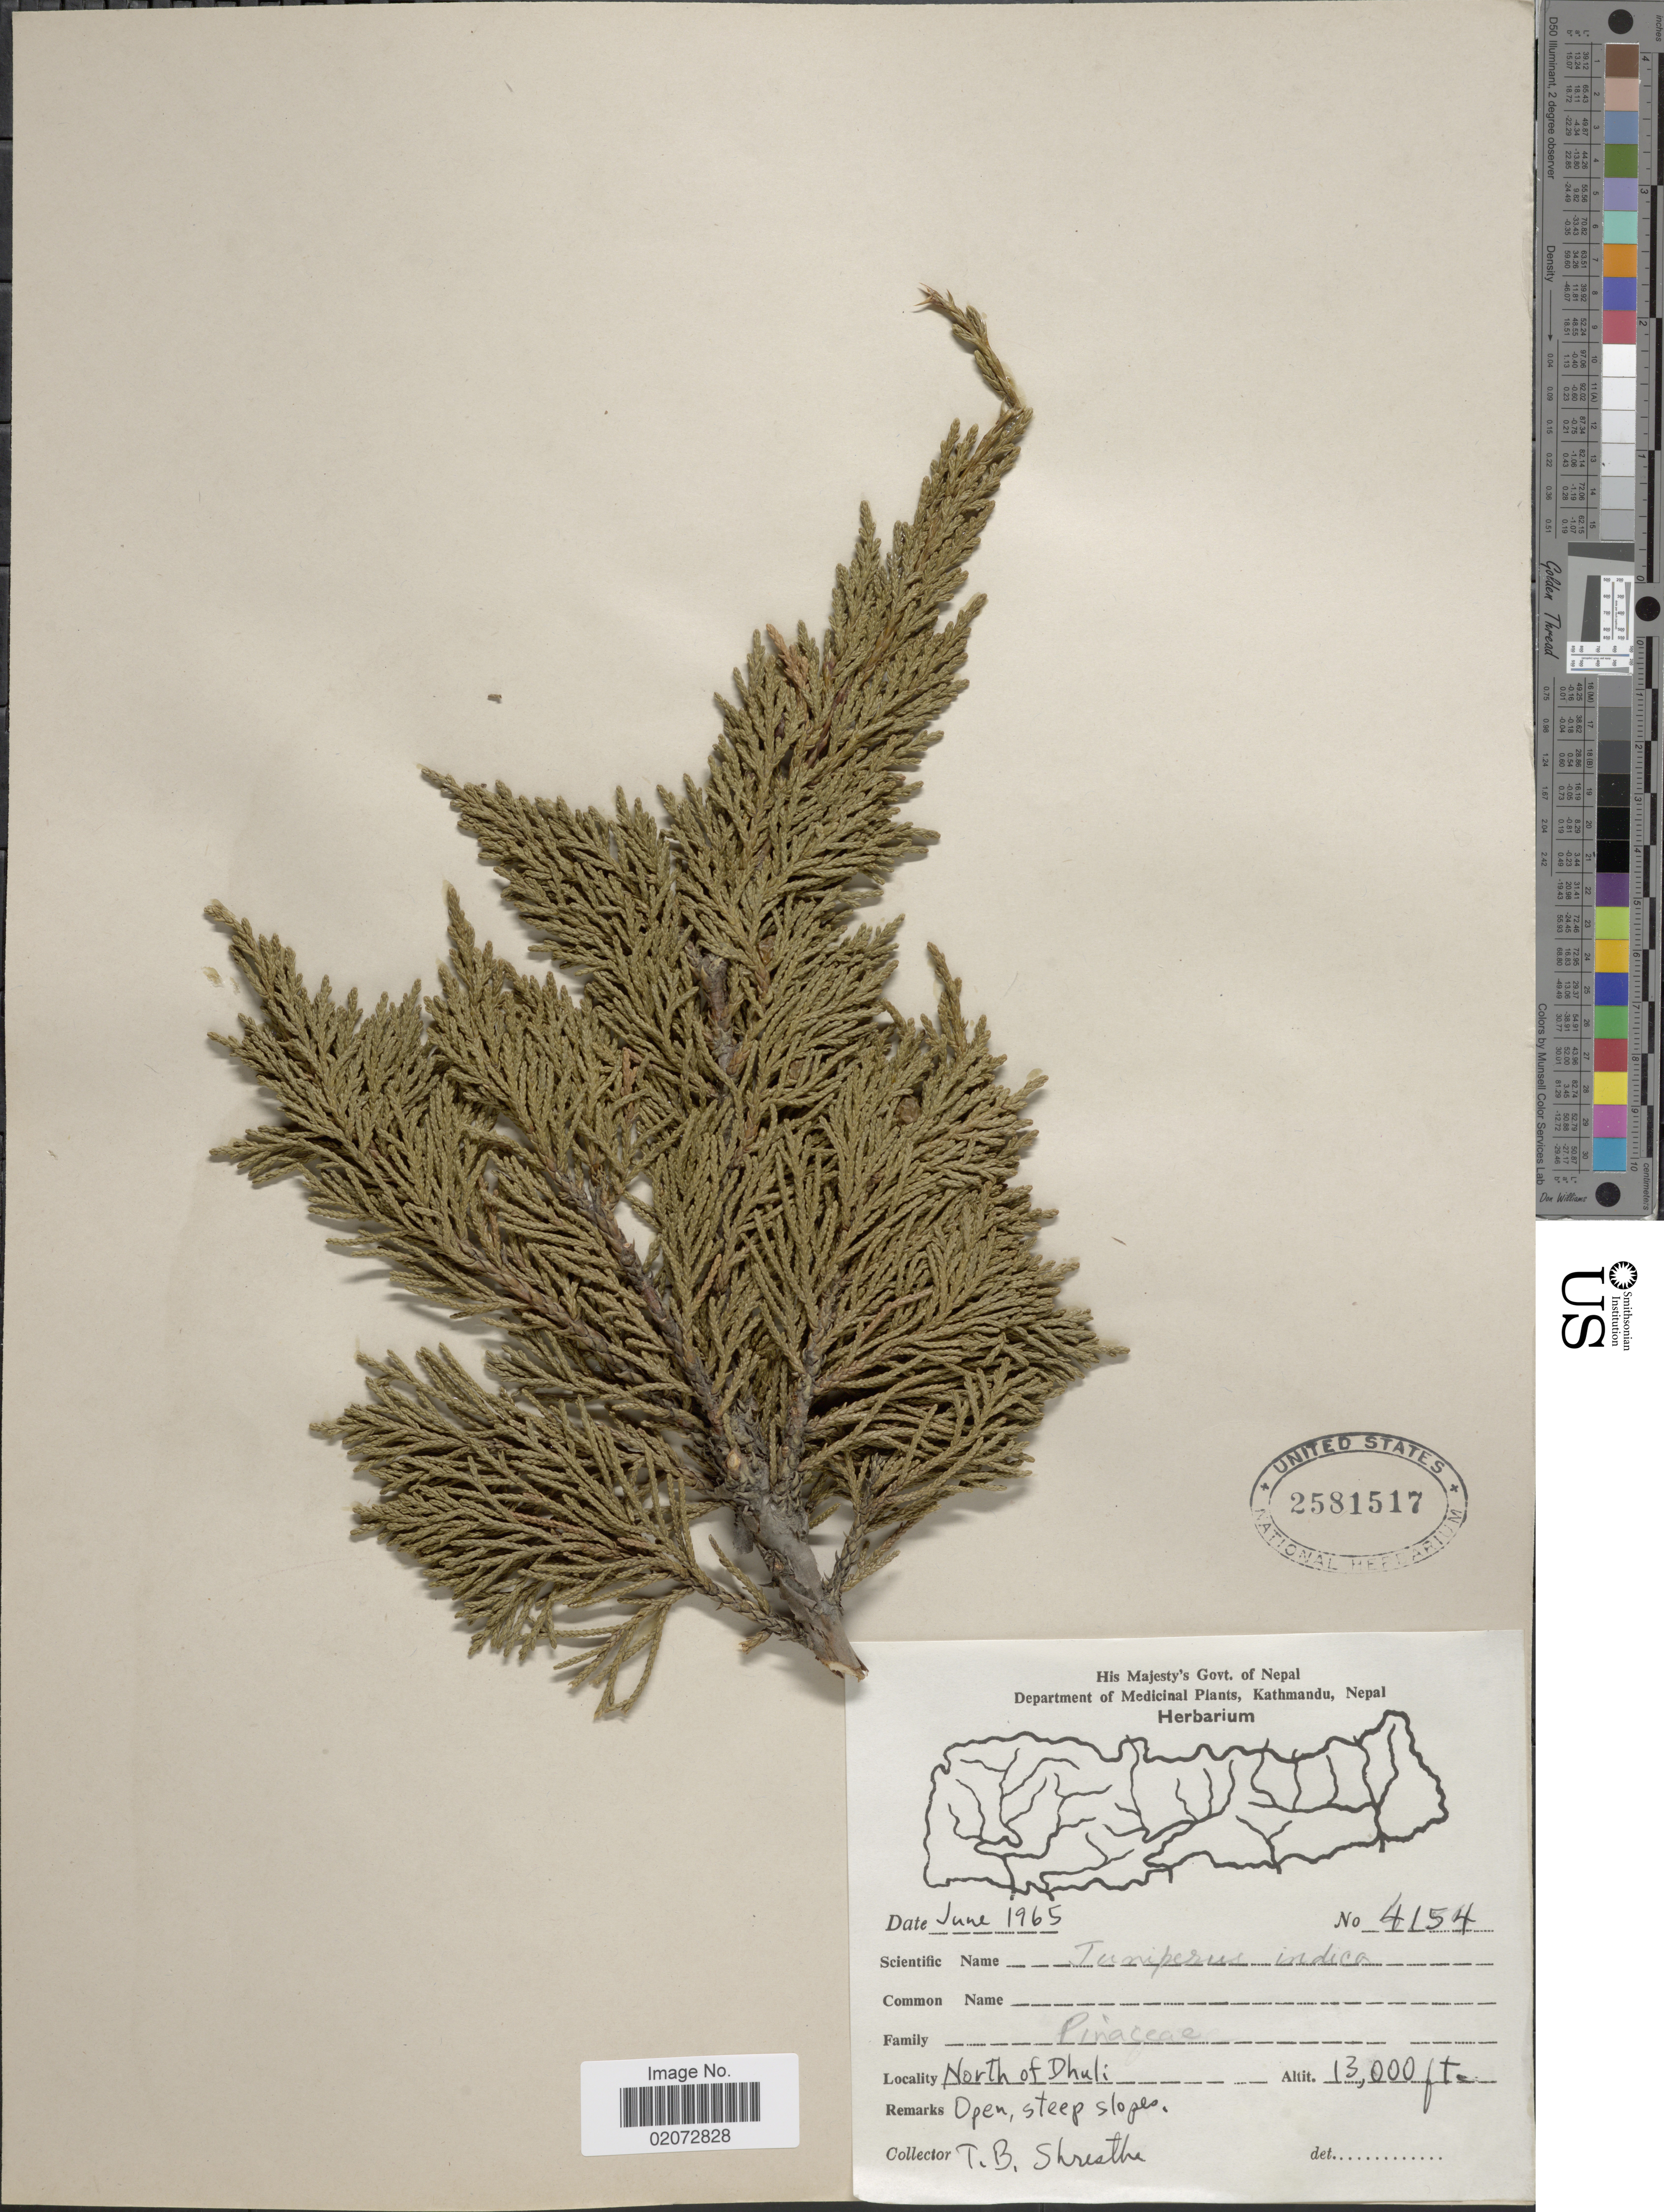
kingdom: Plantae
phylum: Tracheophyta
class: Pinopsida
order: Pinales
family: Cupressaceae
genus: Juniperus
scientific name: Juniperus indica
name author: Bertoloni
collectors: T. B. Shrestha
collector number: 4154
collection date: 1965-06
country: Nepal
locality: North of Dhuli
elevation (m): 3962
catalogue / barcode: US 2581517